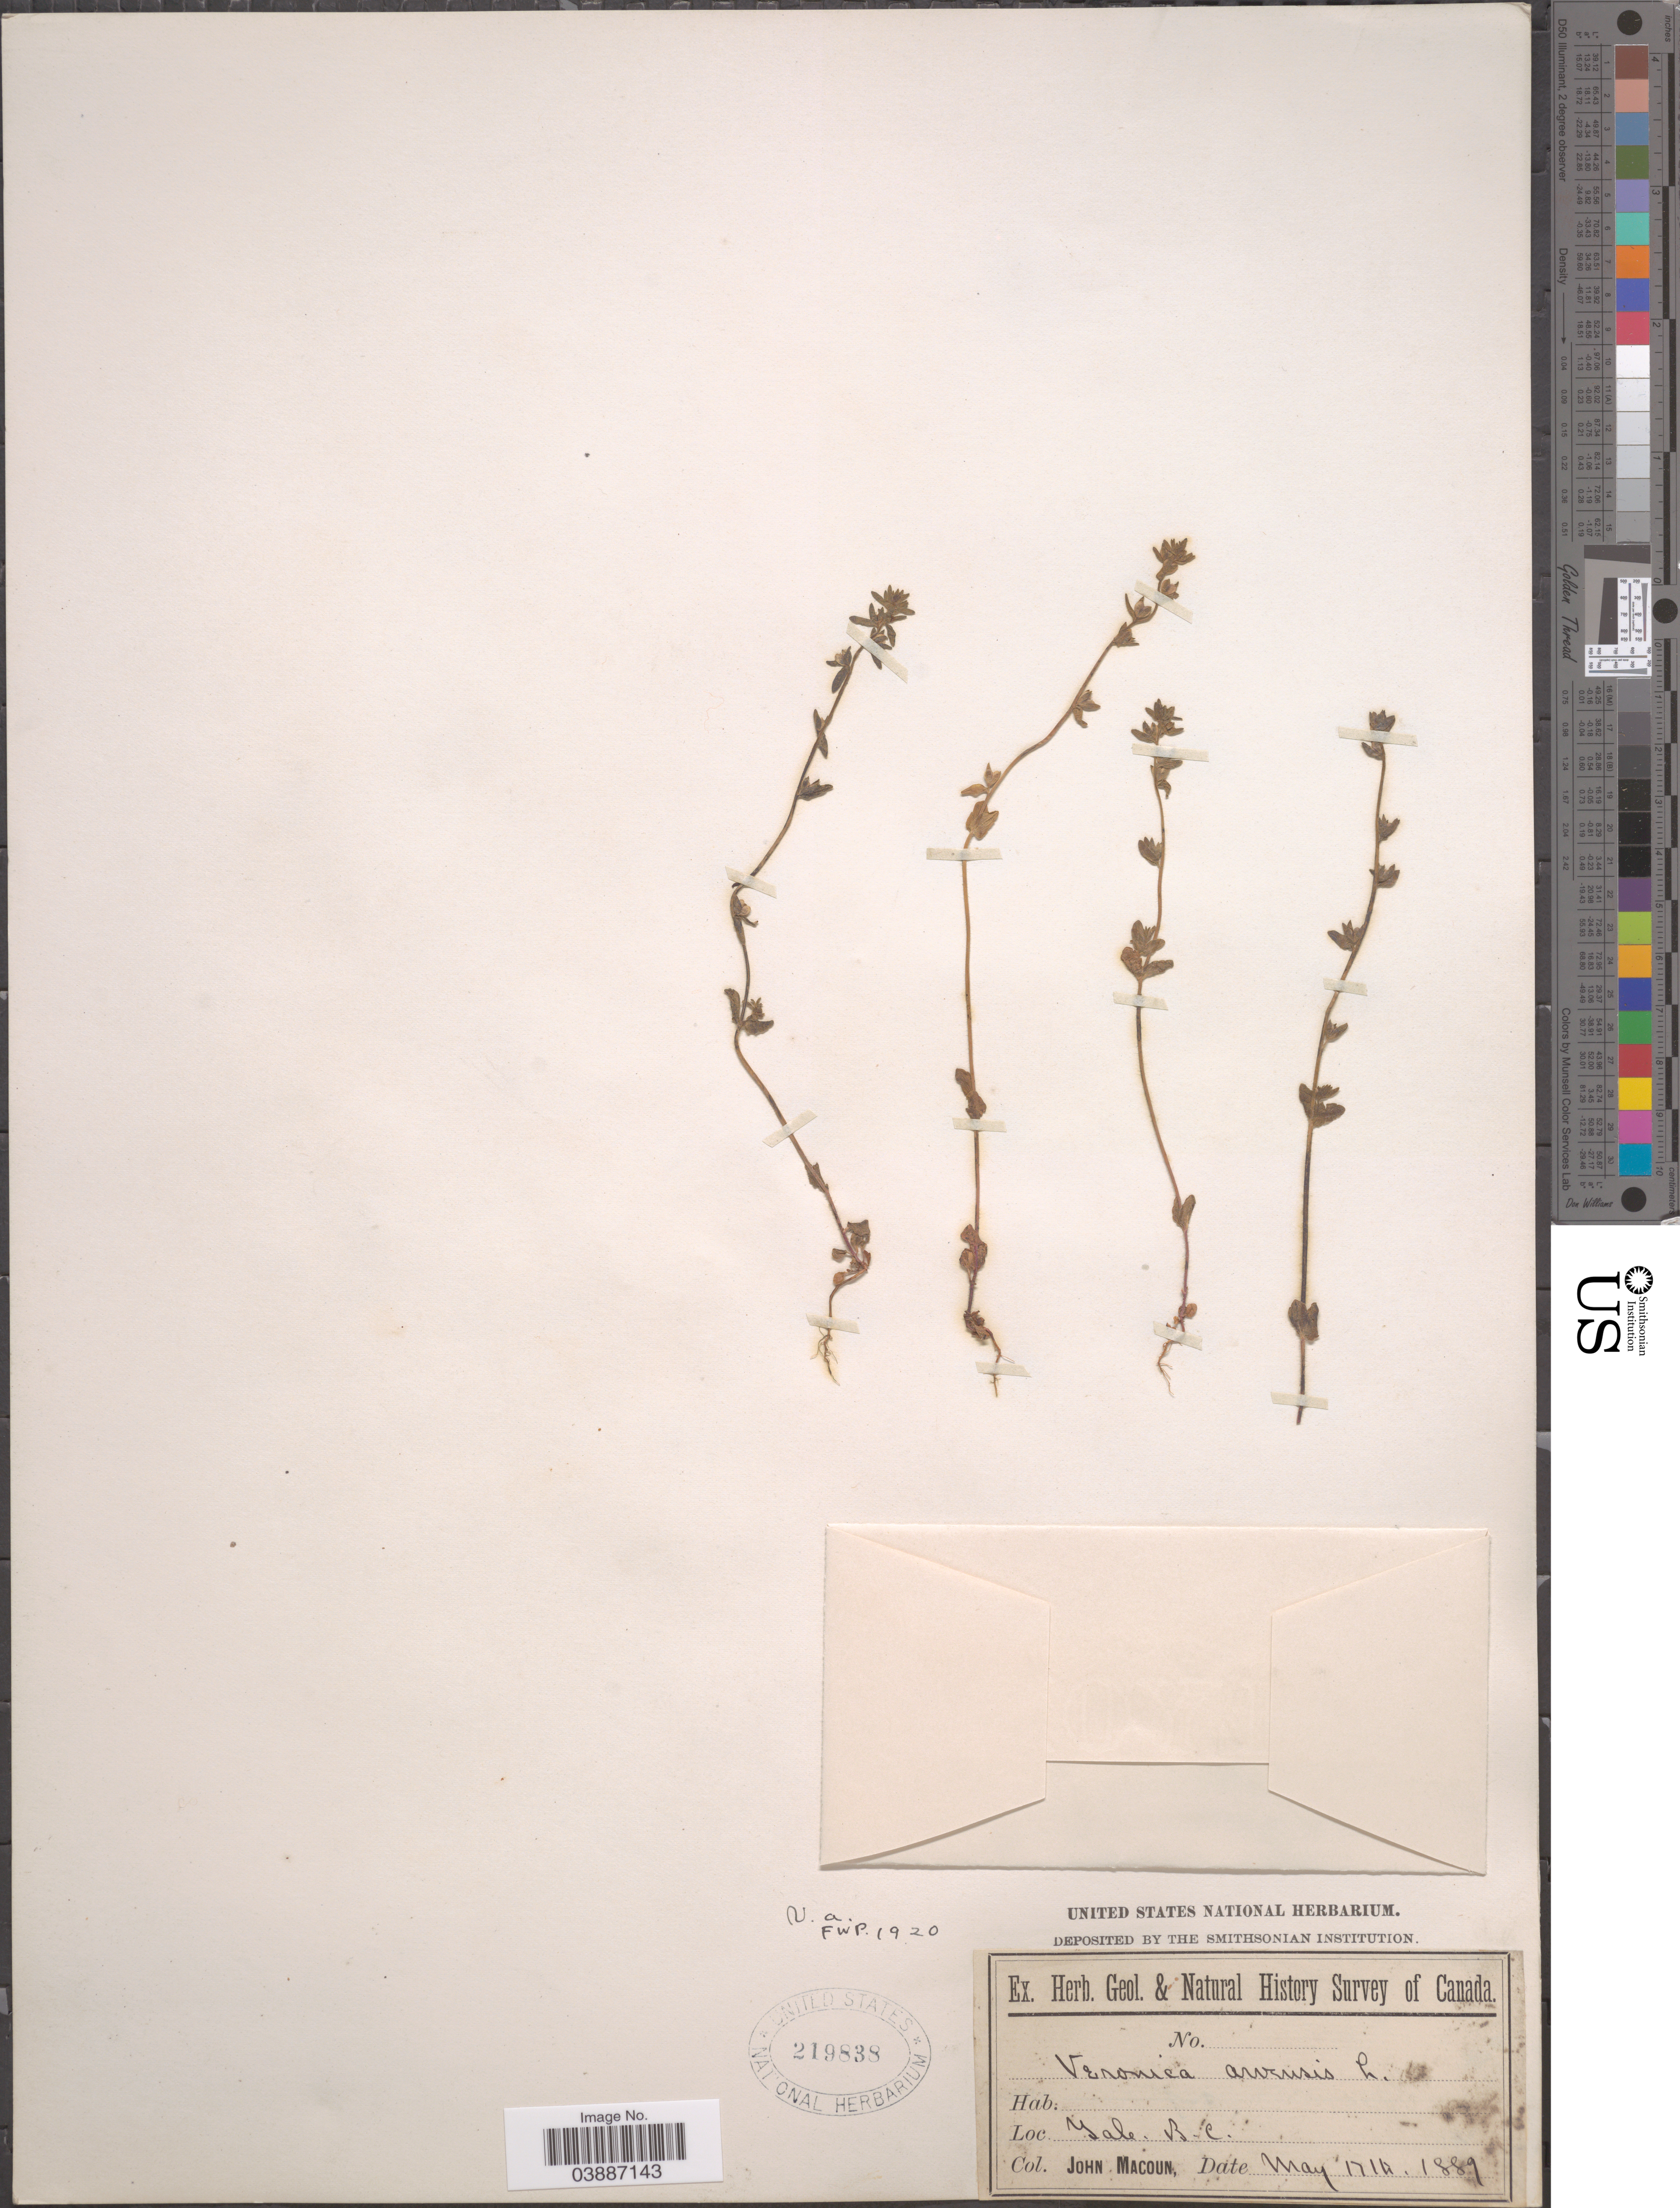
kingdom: Plantae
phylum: Tracheophyta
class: Magnoliopsida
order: Lamiales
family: Plantaginaceae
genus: Veronica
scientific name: Veronica arvensis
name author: L.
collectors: J. Macoun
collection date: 1889-05-17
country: Canada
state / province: British Columbia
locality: Yale.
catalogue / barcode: US 219838